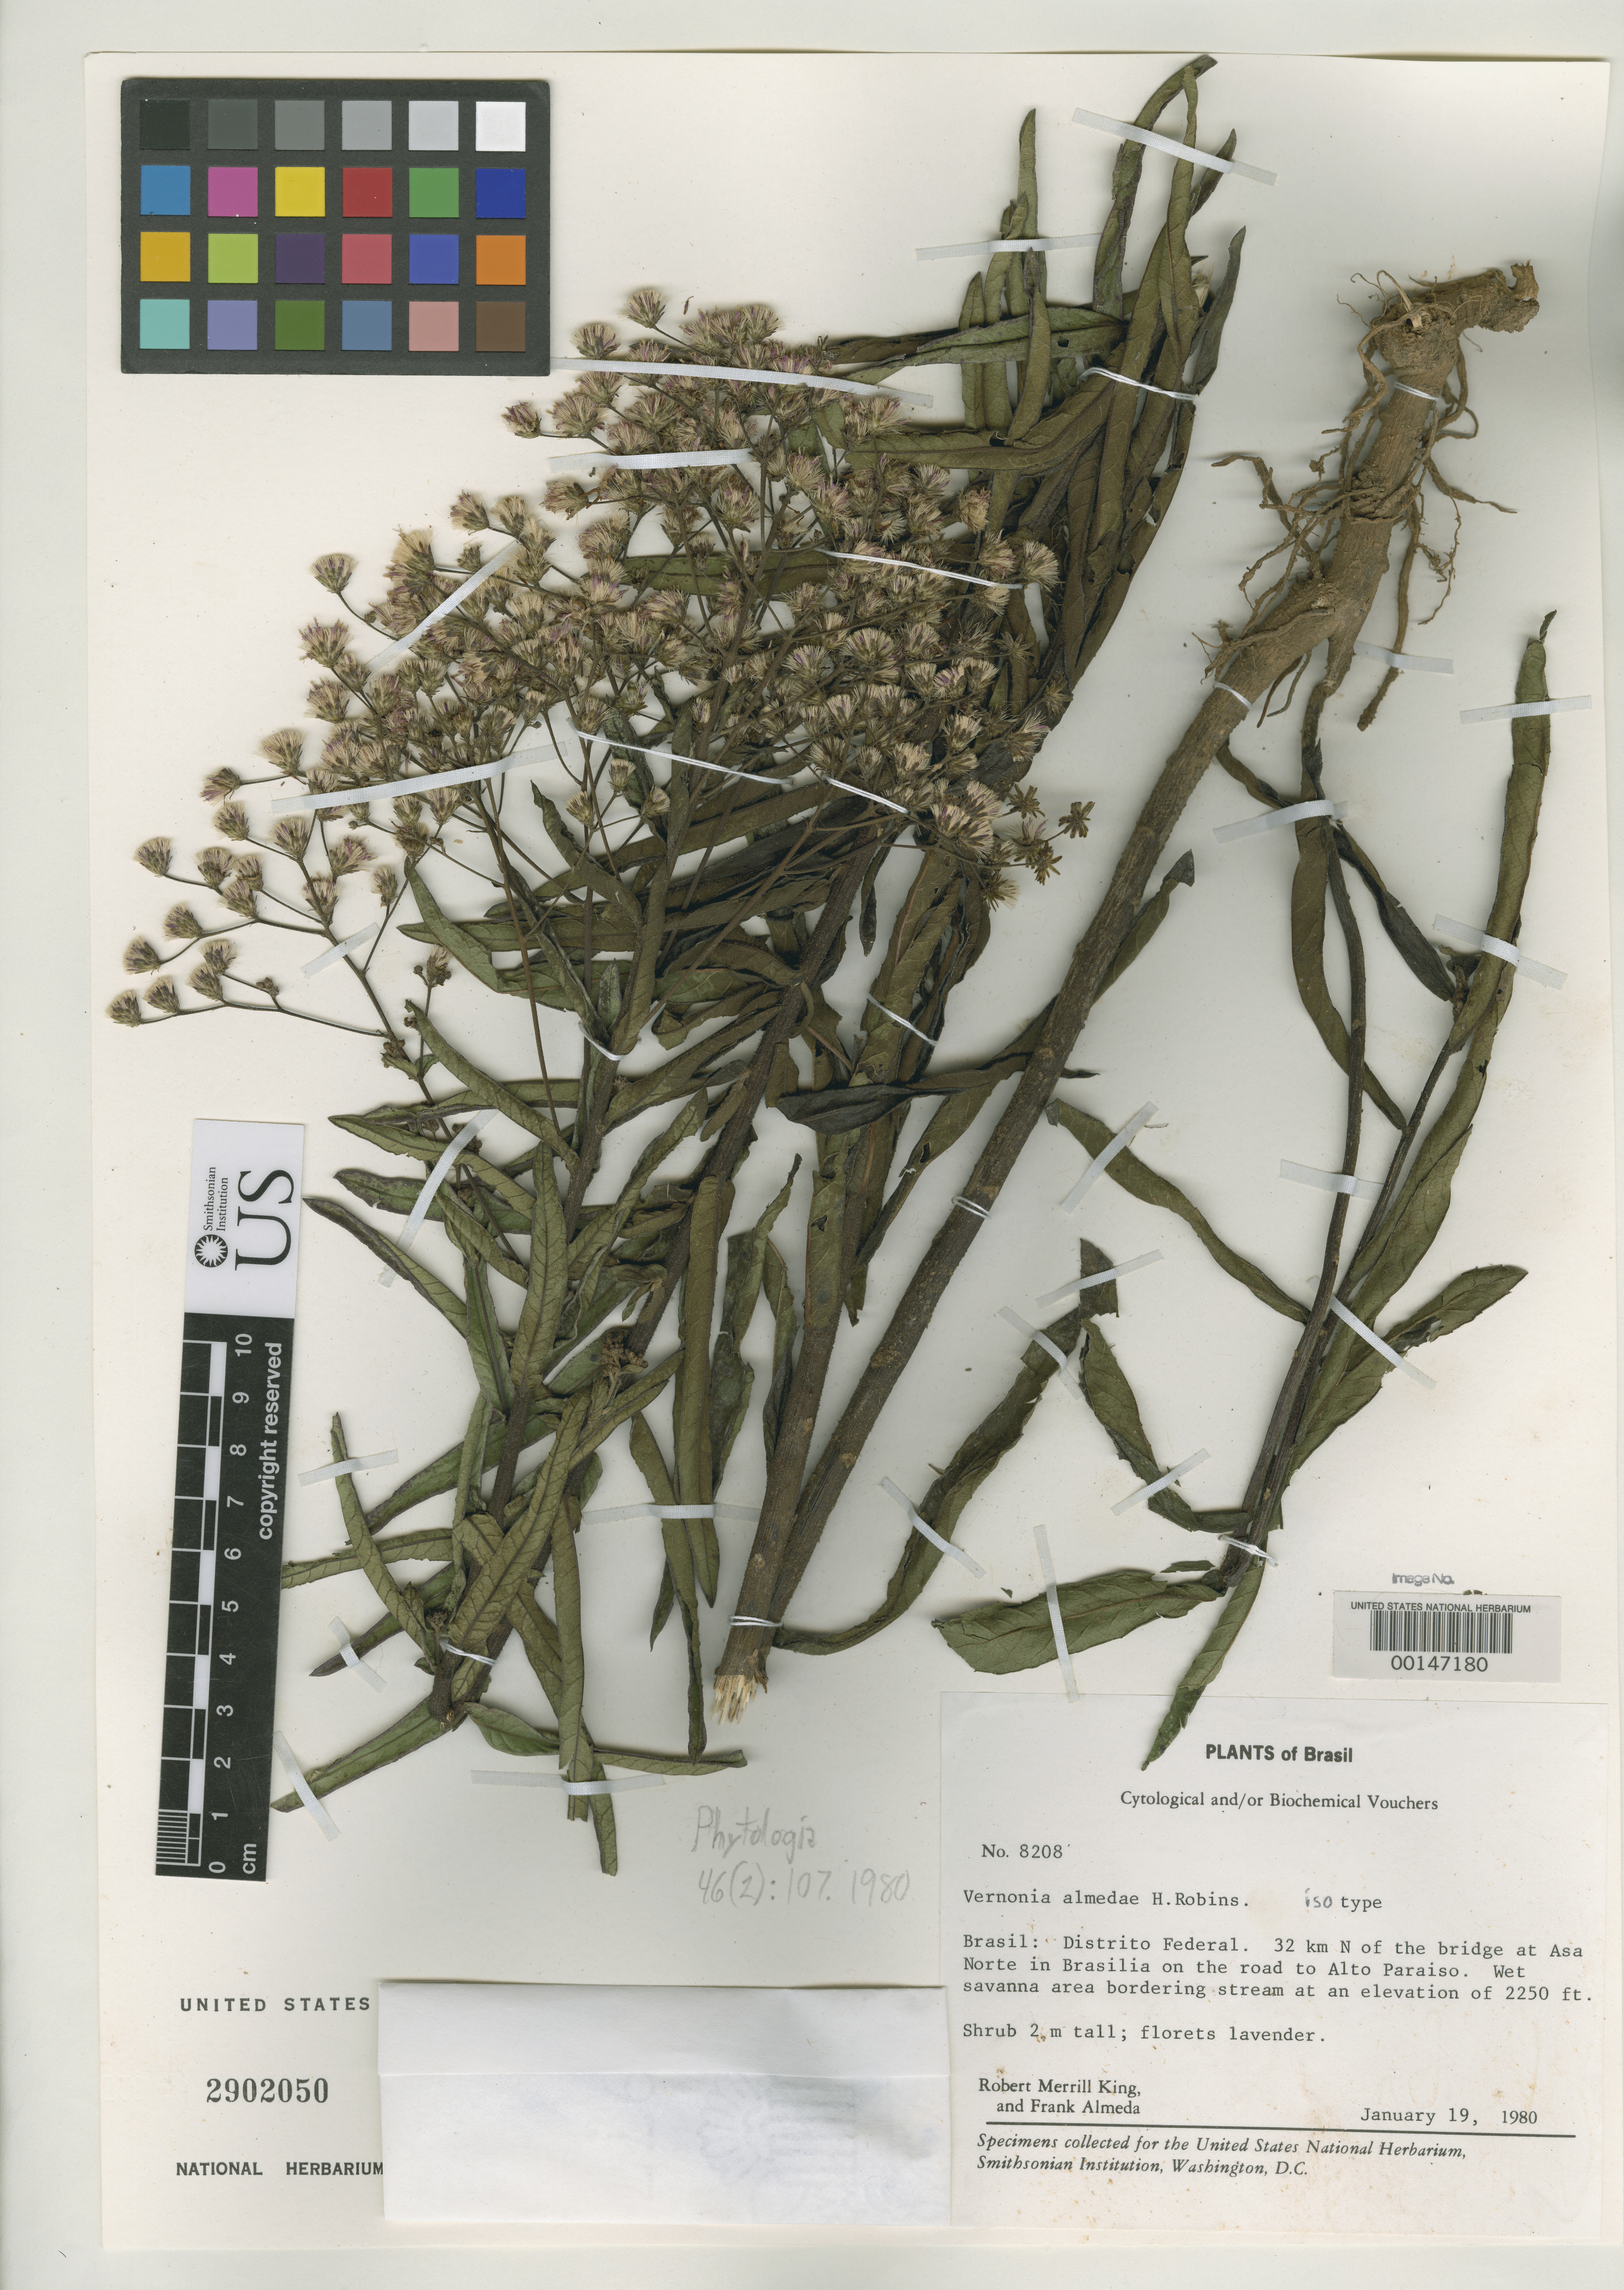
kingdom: Plantae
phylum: Tracheophyta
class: Magnoliopsida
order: Asterales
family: Asteraceae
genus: Vernonia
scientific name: Vernonia almedae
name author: H. Rob.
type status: Isotype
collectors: R. M. King & F. Almeda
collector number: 8208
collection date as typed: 19 Jan 1980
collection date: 1980-01-19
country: Brazil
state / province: Distrito Federal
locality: N of bridge at Asa Norte in Brasilia on the road to Alto Paraiso; alt. 2250 ft.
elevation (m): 686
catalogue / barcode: US 2902050